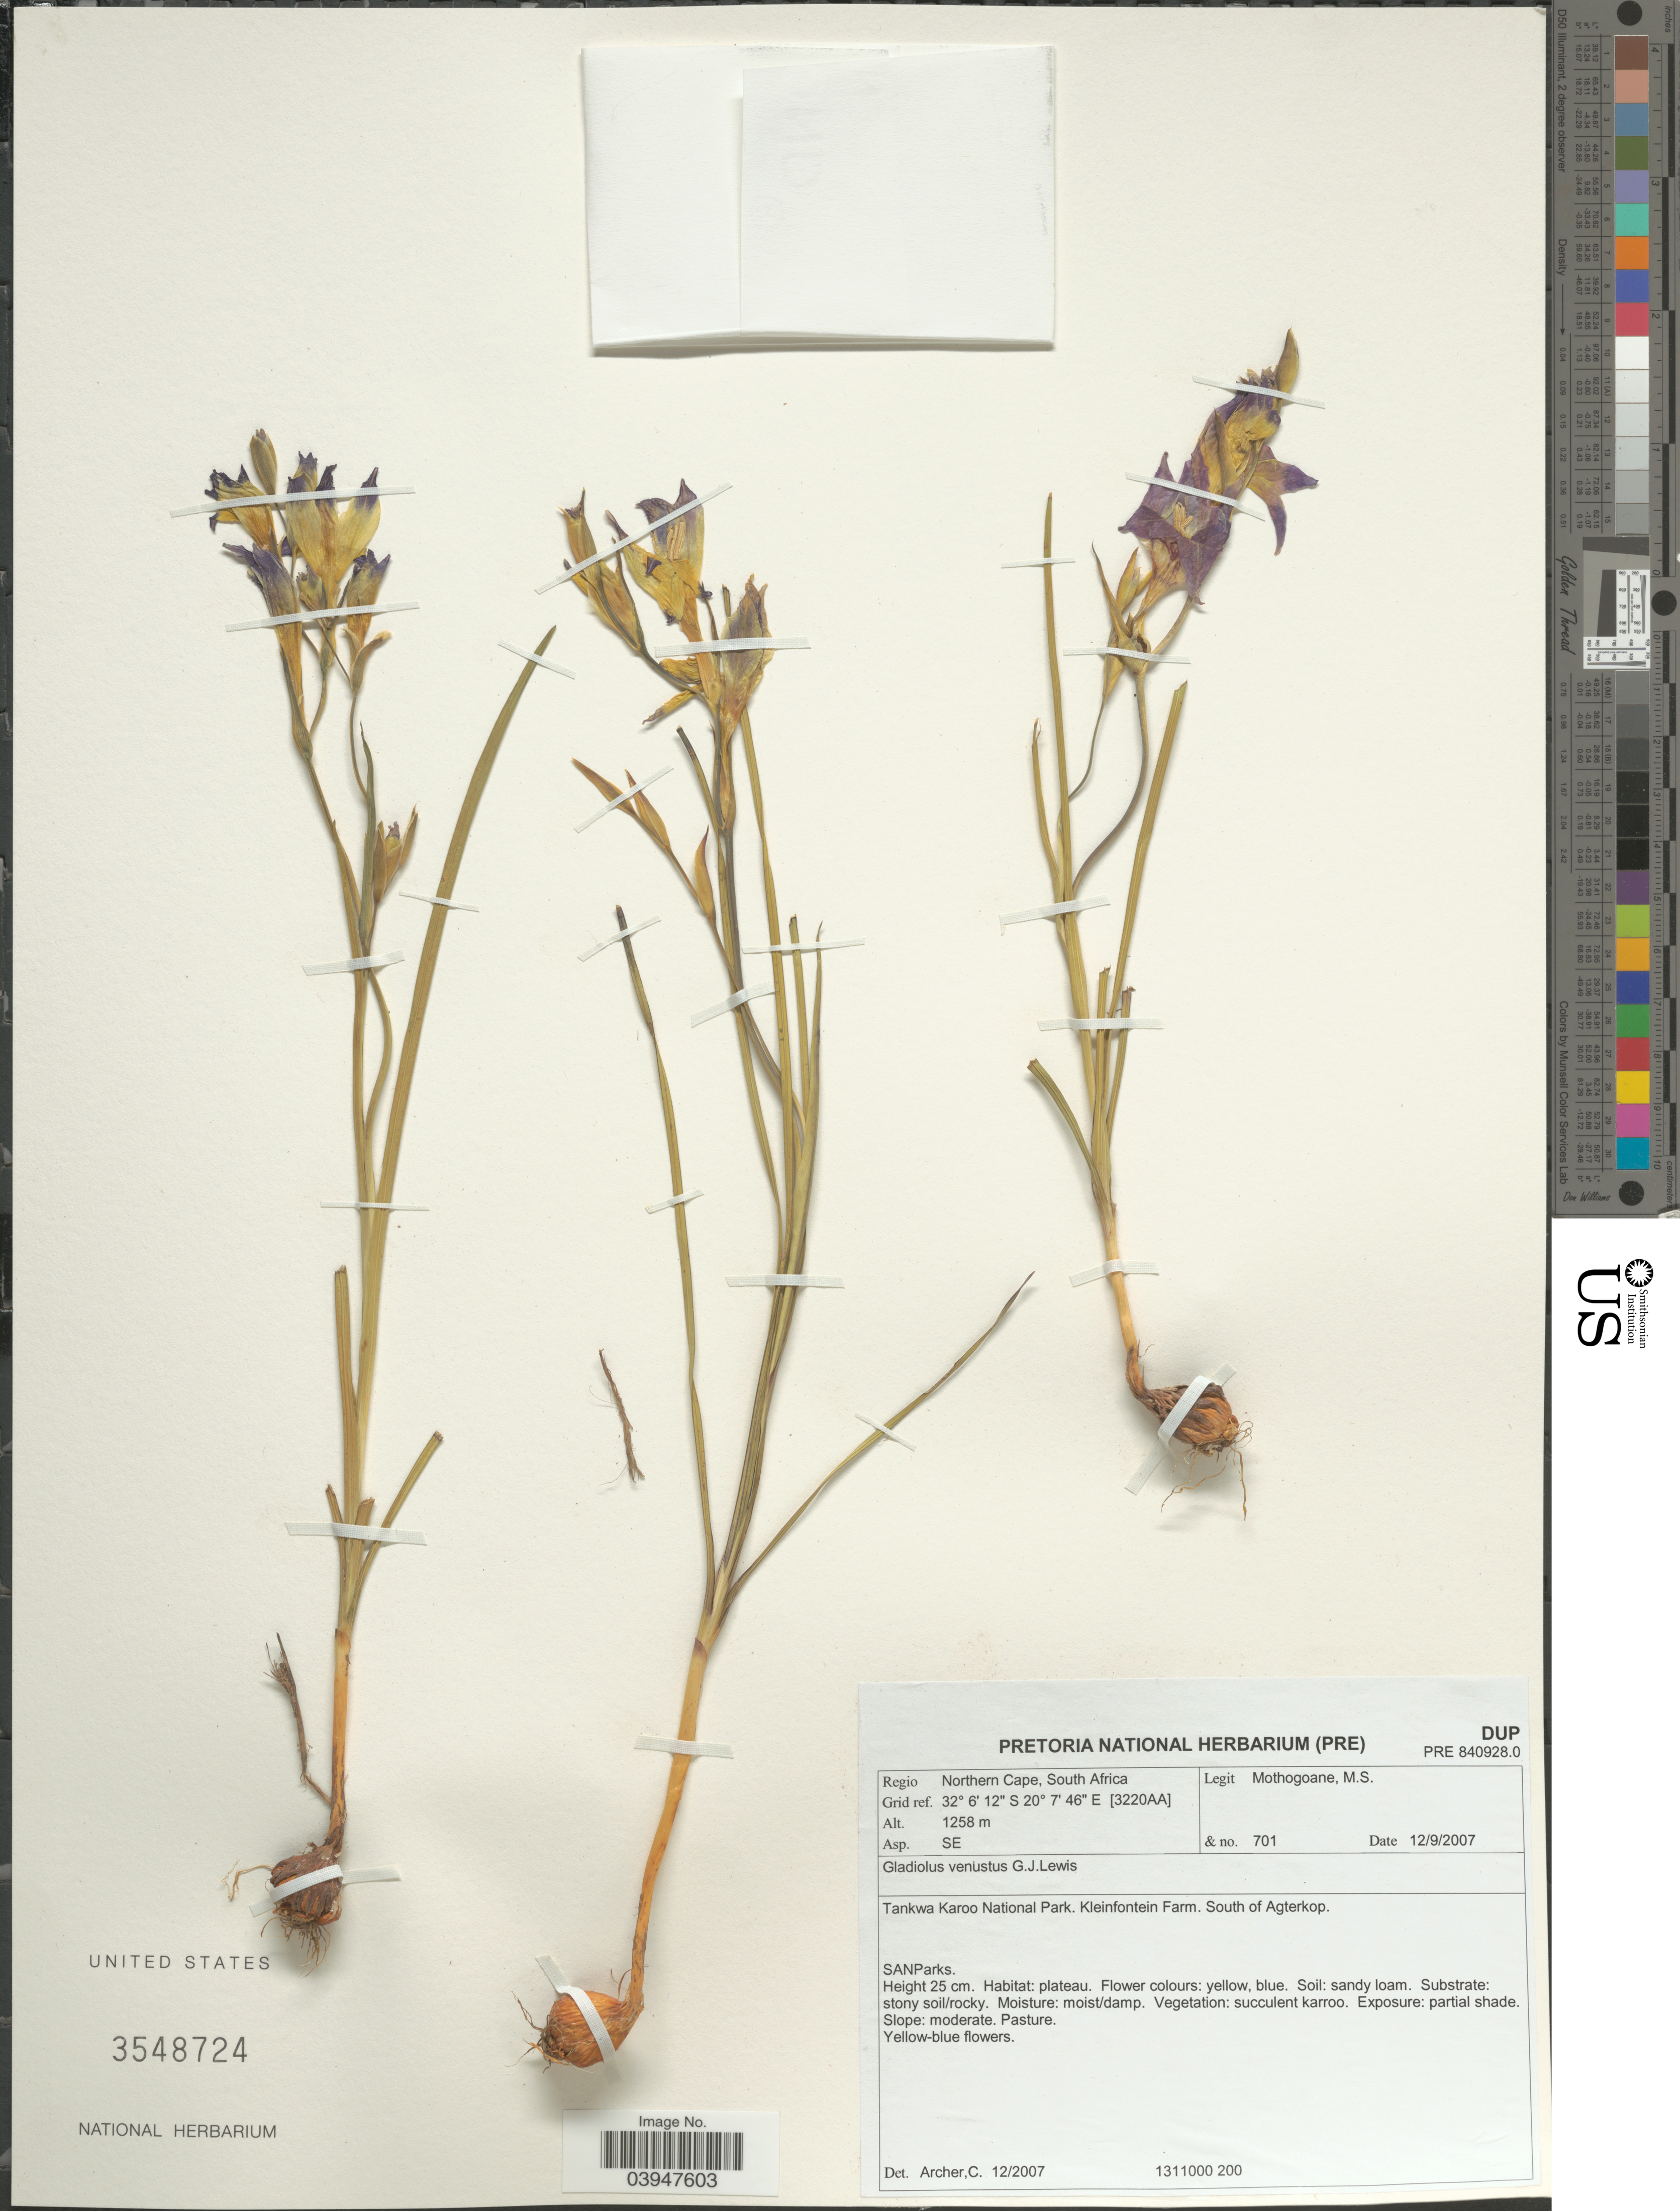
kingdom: Plantae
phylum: Tracheophyta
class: Liliopsida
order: Asparagales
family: Iridaceae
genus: Gladiolus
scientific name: Gladiolus venustus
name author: G.J. Lewis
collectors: M. Mothogoane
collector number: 701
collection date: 2007-09-12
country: South Africa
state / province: Northern Cape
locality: Regio Northern Cape, South Africa. Grid ref. [3220AA]. Tankwa Karoo National Park, Kleinfontein Farm. South of Agterkop. SanParks.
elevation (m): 1258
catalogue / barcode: US 3548724